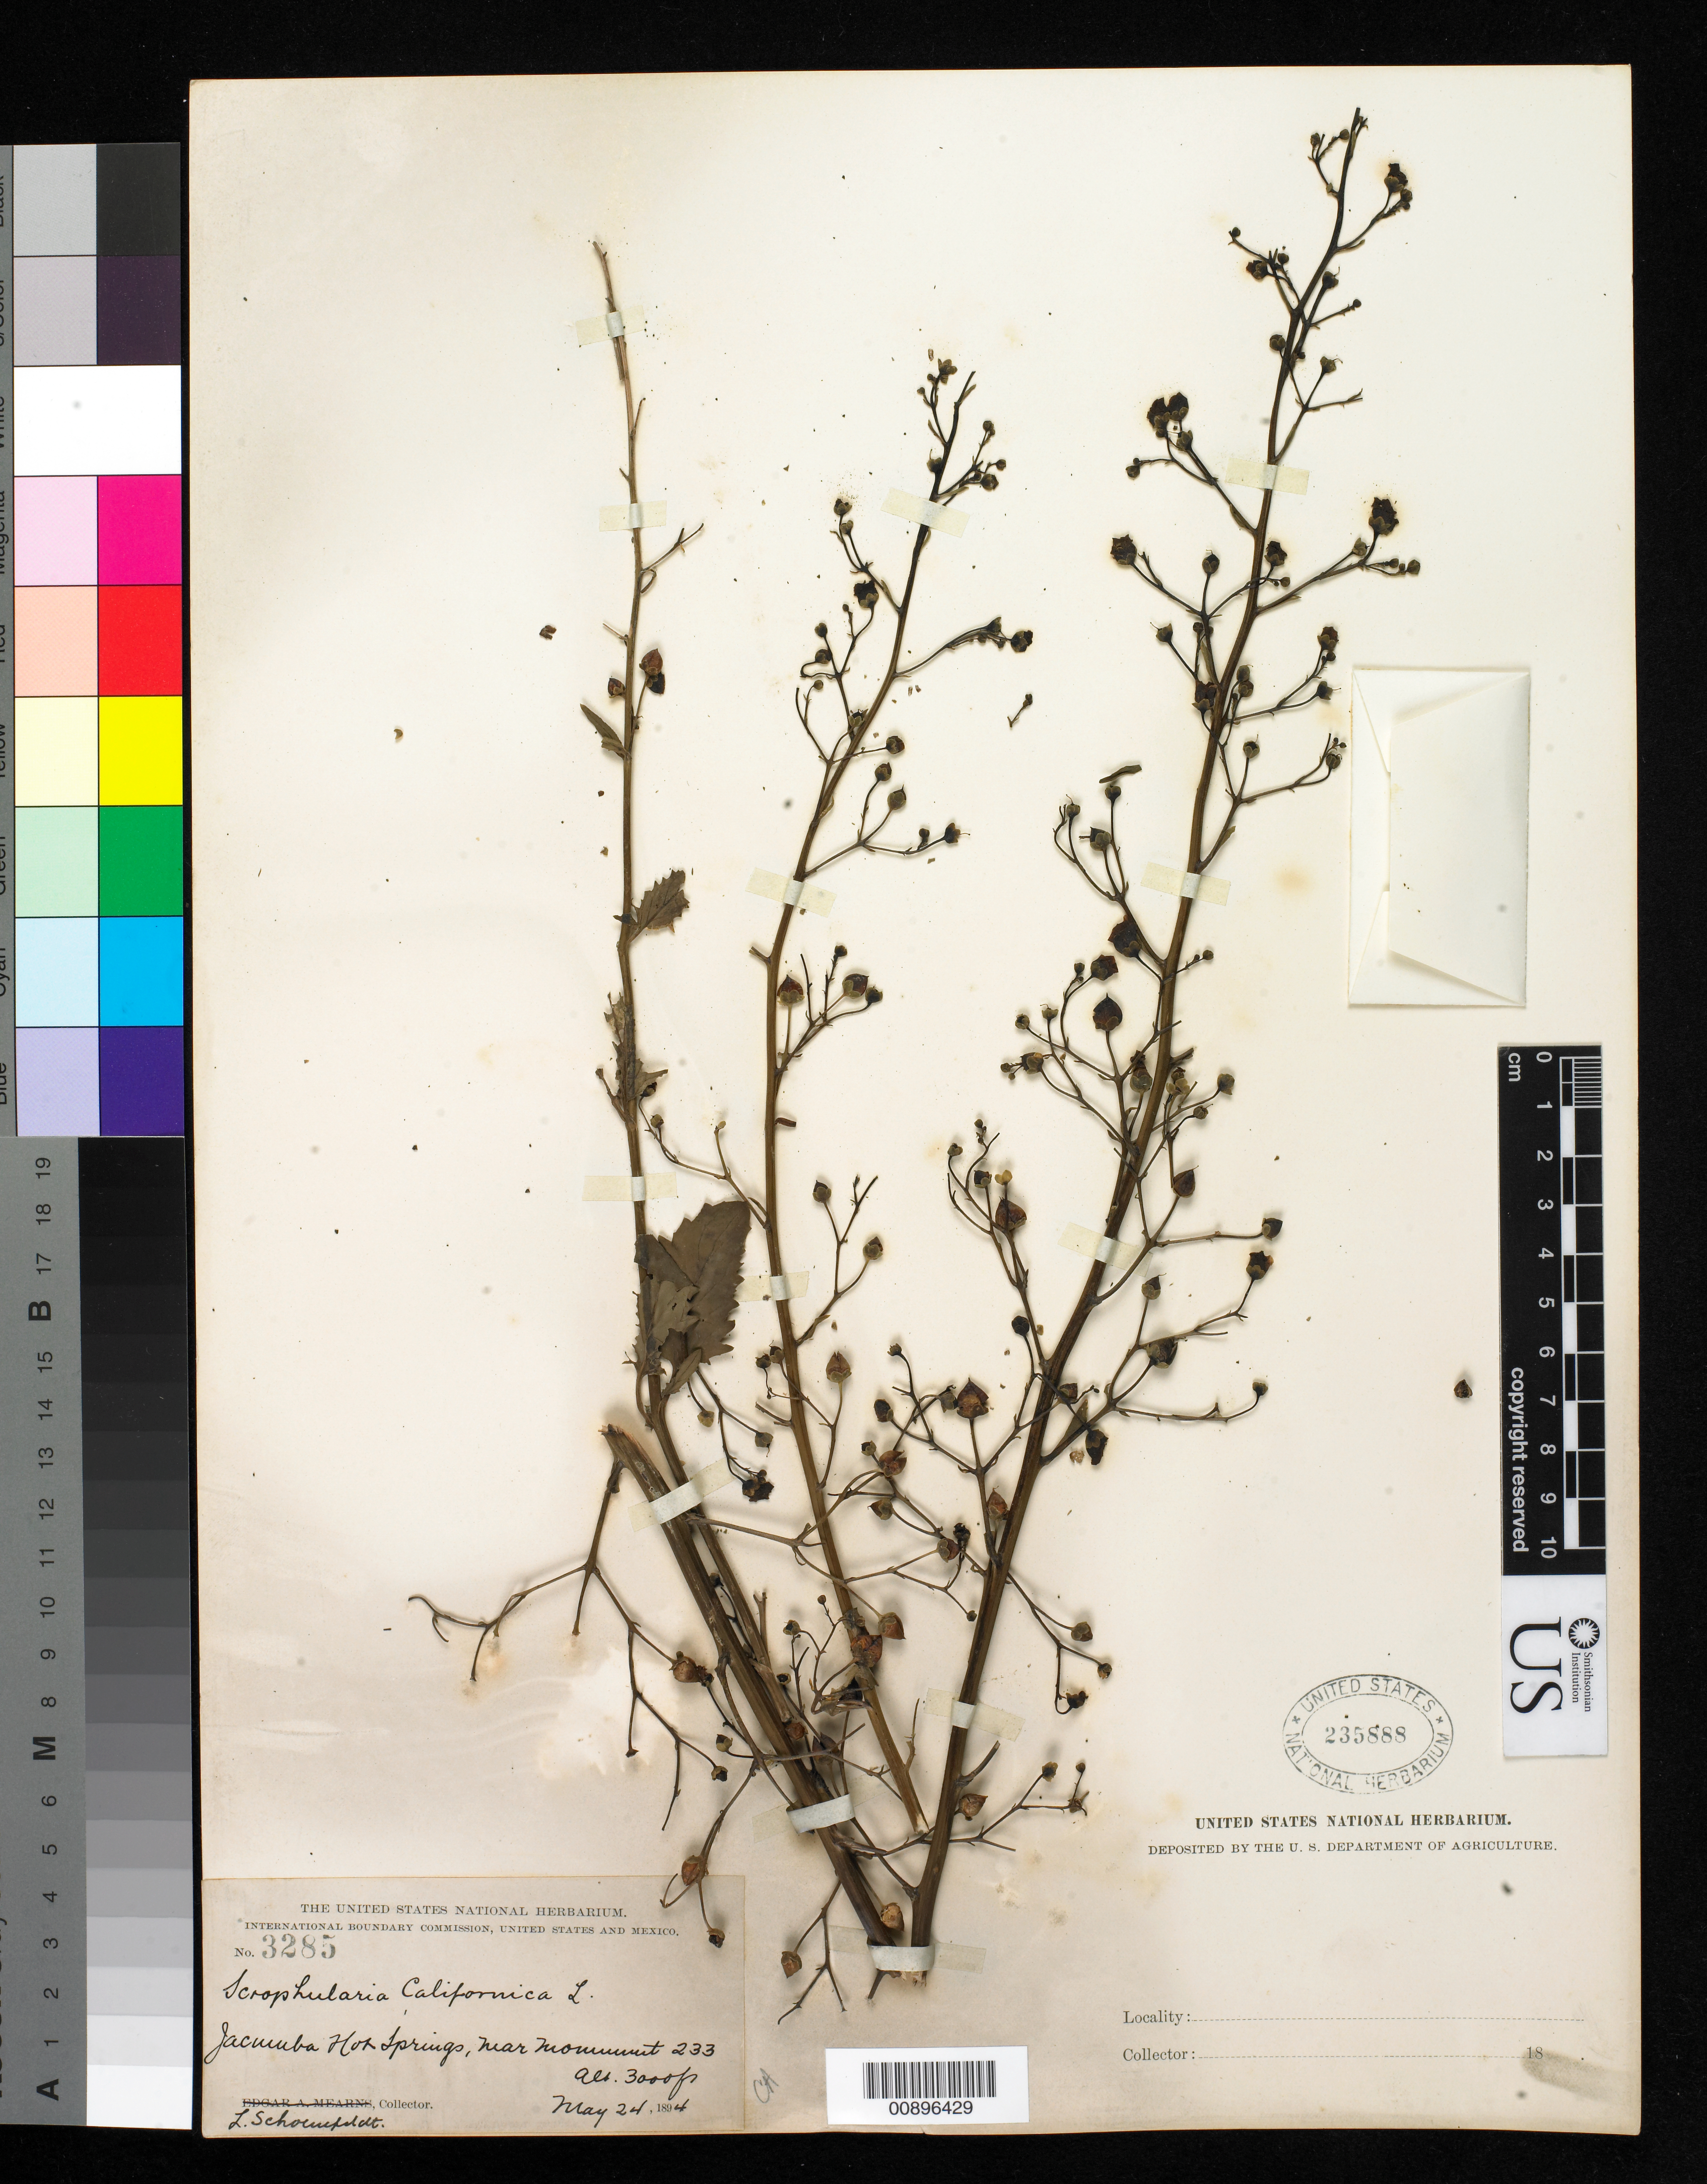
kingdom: Plantae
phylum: Tracheophyta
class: Magnoliopsida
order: Lamiales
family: Scrophulariaceae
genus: Scrophularia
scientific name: Scrophularia californica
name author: Cham. & Schltdl.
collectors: L. Schoenfeldt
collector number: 3285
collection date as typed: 24 May 1894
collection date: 1894-05-24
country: United States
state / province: California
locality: Jacumba Hot Springs, near Monument 233.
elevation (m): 914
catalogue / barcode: US 235888